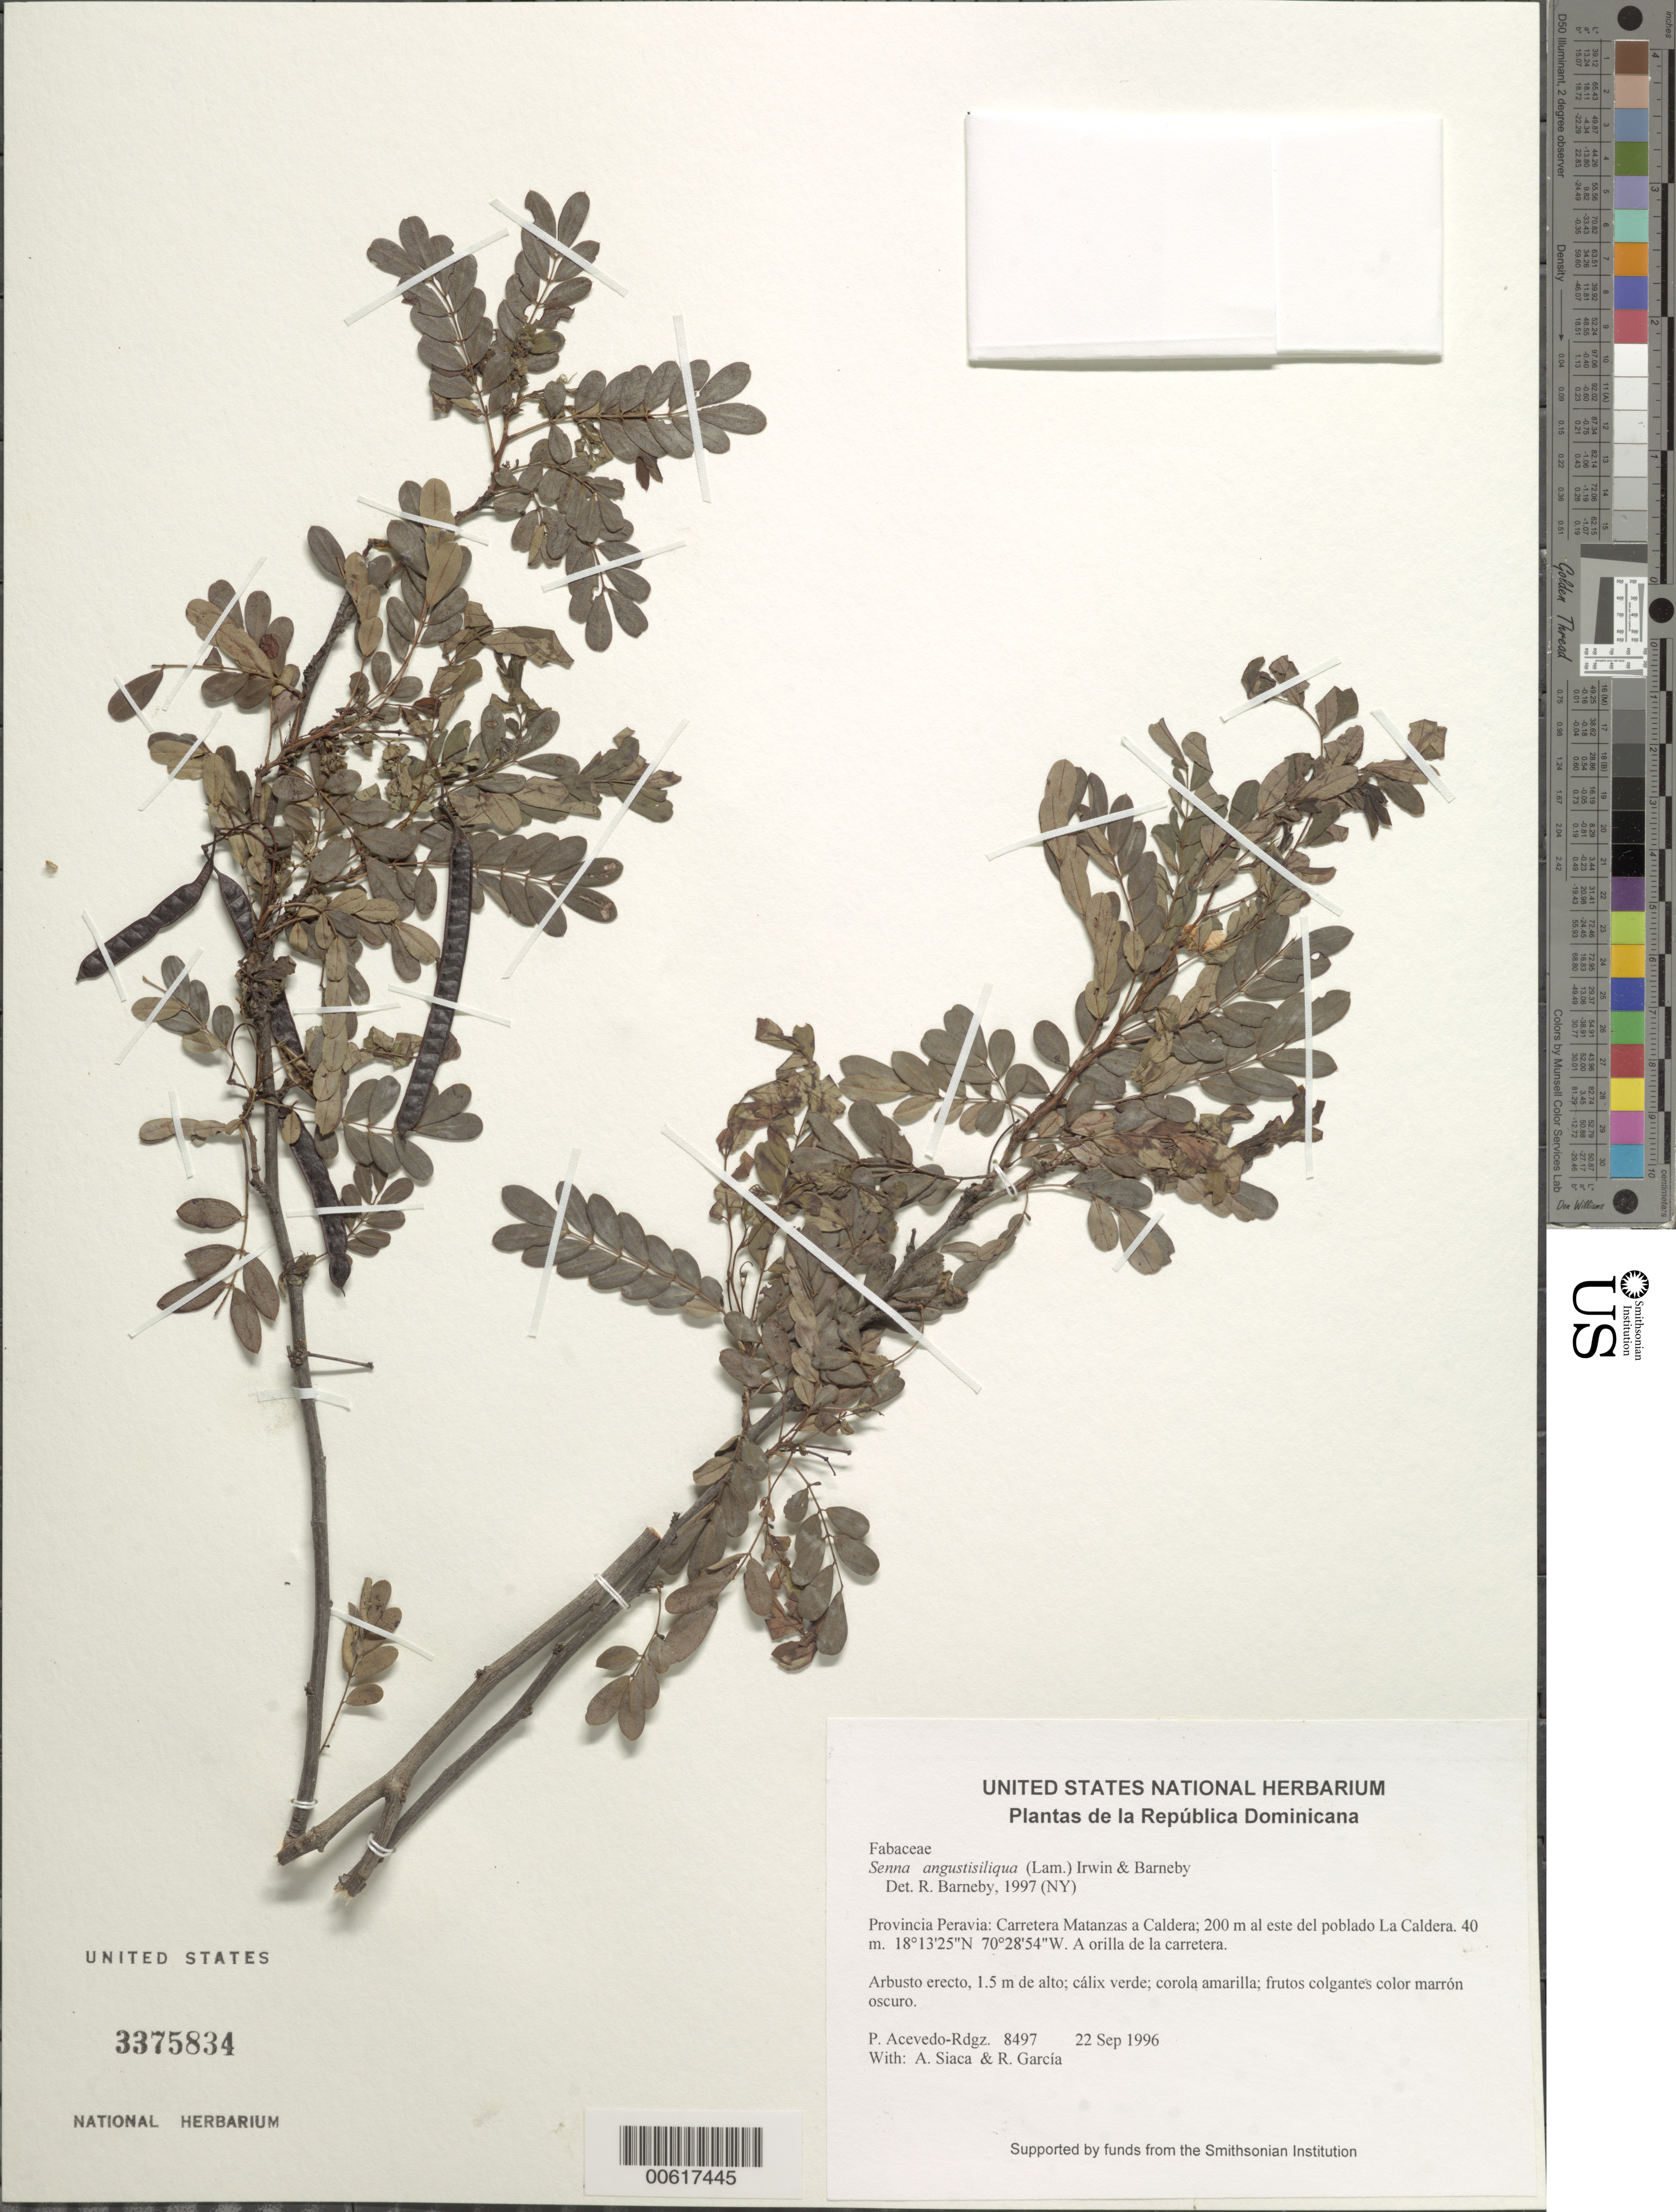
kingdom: Plantae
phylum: Tracheophyta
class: Magnoliopsida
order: Fabales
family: Fabaceae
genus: Senna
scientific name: Senna angustisiliqua var. angustisiliqua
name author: (Lam.) H.S. Irwin & Barneby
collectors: P. Acevedo-Rodr., A. Siaca & R. G. García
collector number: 8497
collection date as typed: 22 Sep 1996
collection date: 1996-09-22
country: Dominican Republic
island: Hispaniola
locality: Provincia Peravia: Carretera Matanzas a Caldera; 200 m al este del poblado La Caldera.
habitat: A orilla de la carretera.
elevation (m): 40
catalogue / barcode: US 3375834